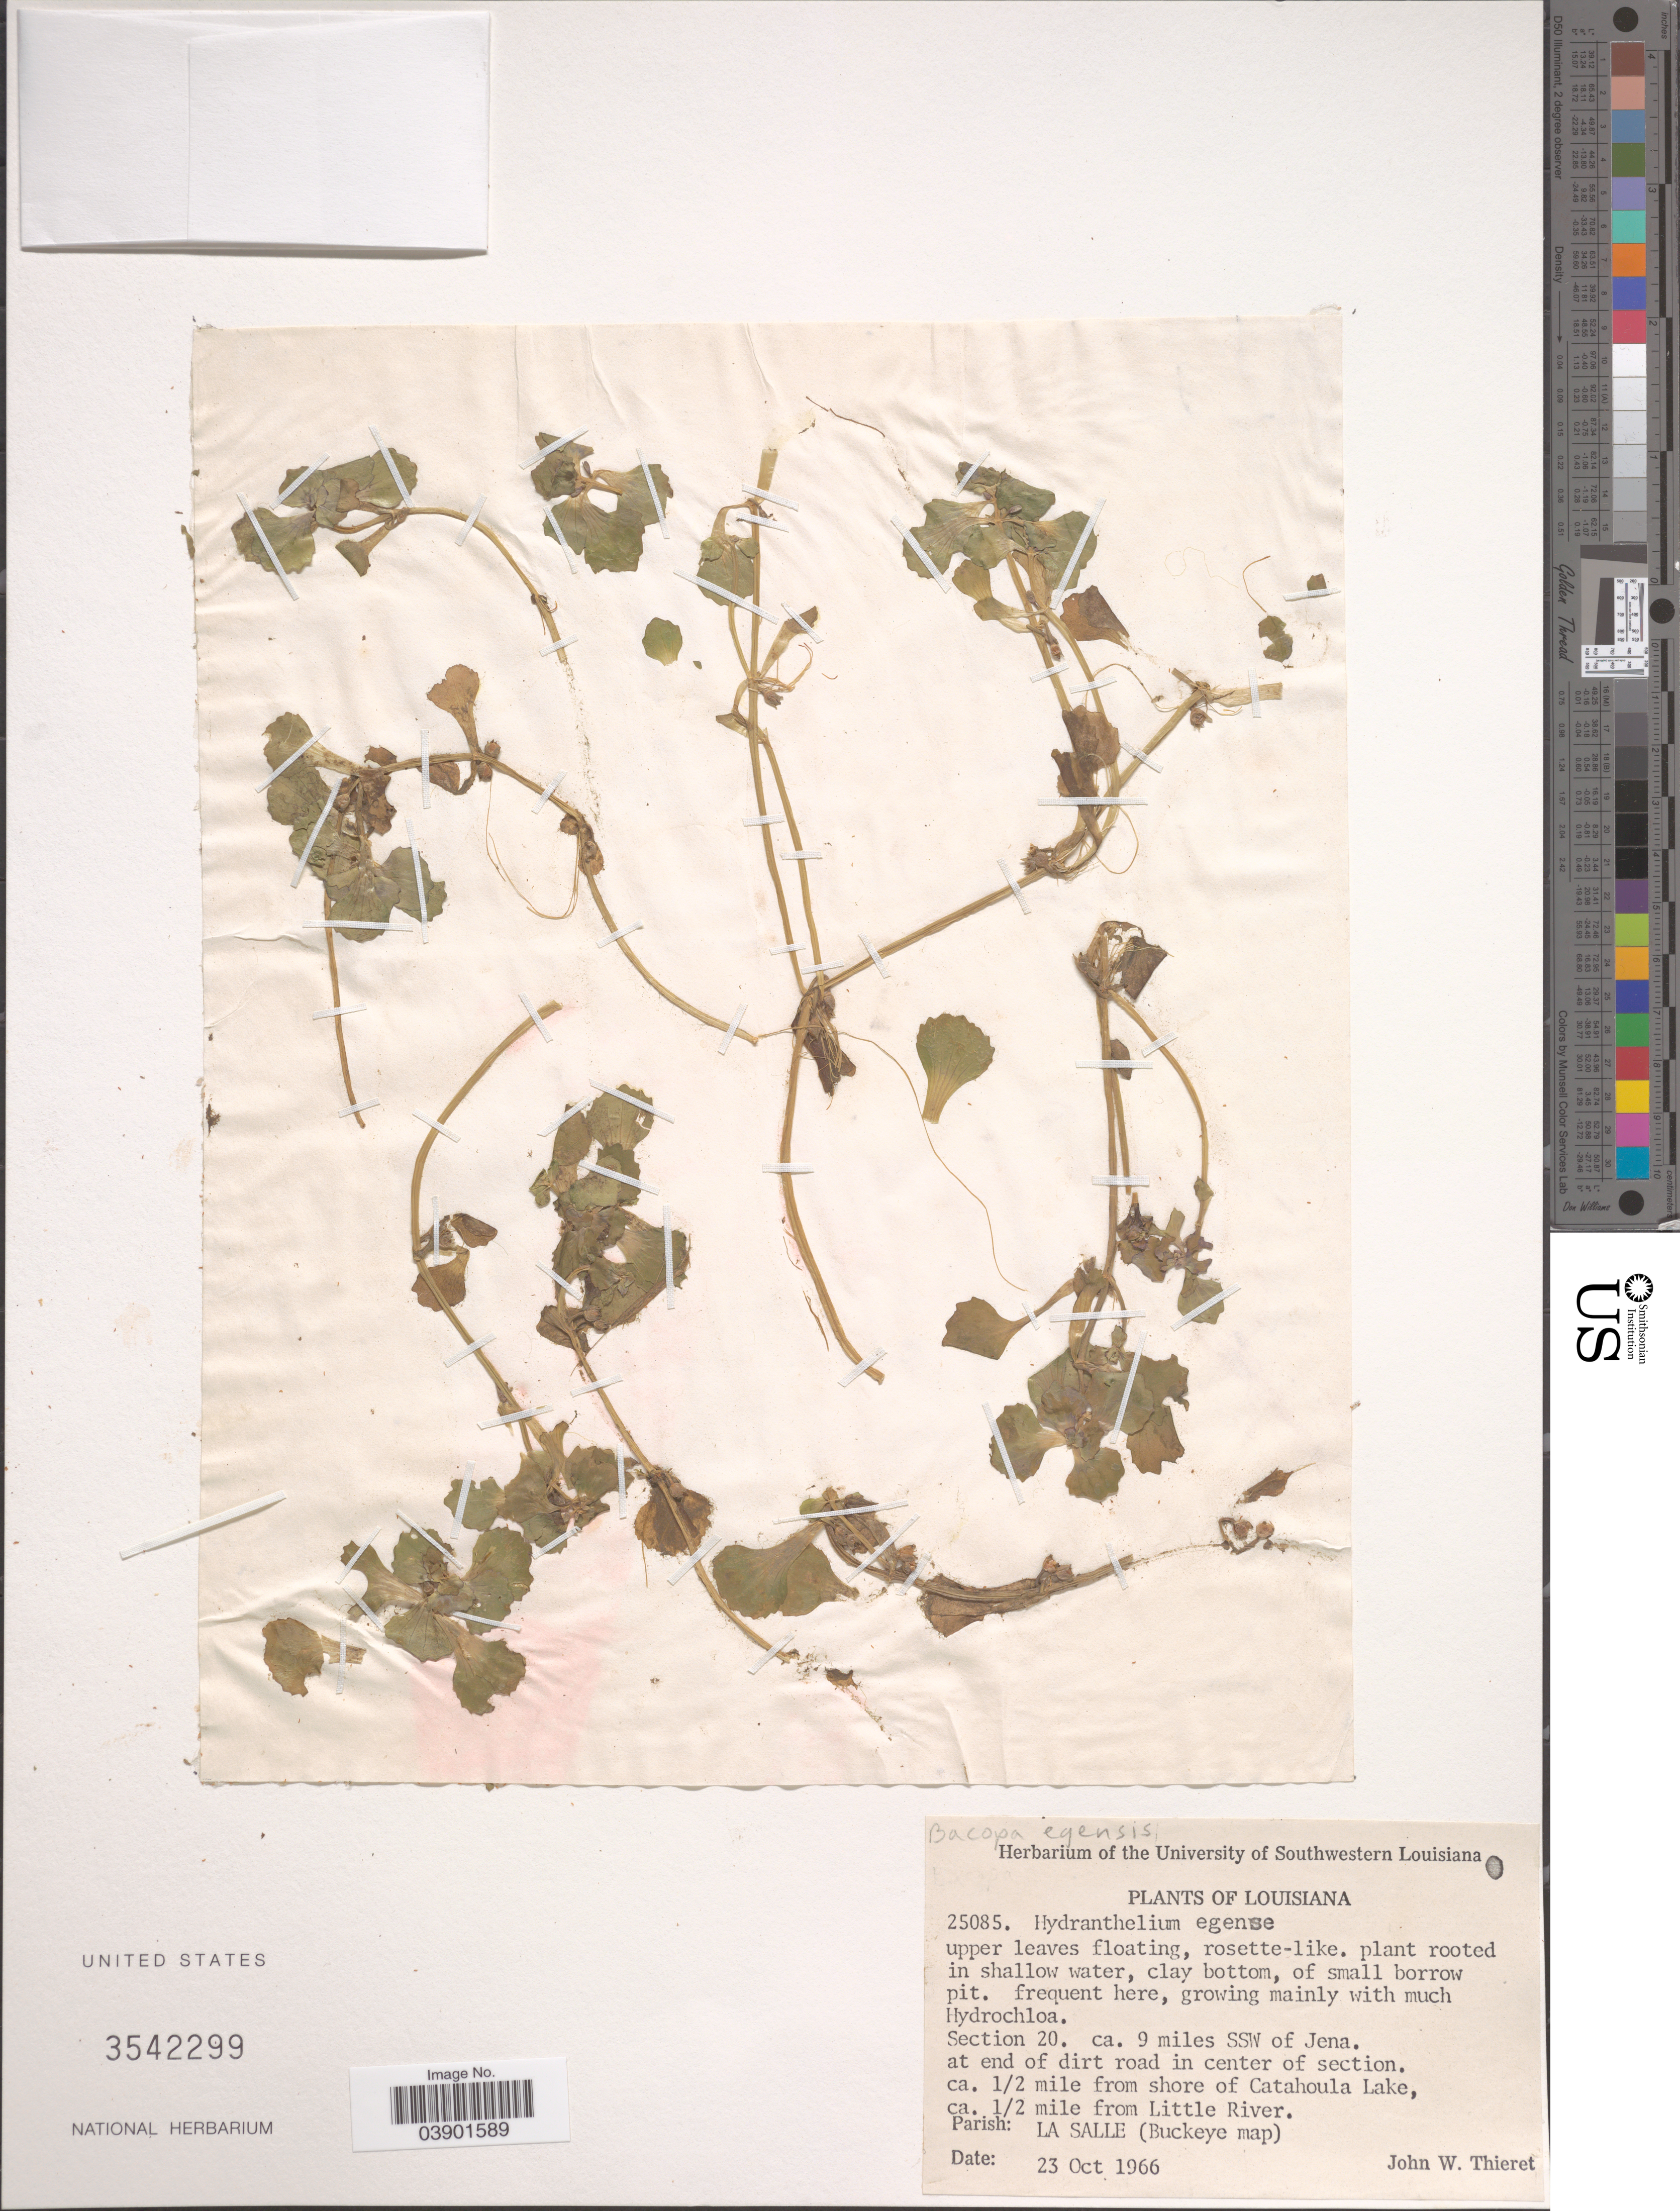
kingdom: Plantae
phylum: Tracheophyta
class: Magnoliopsida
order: Lamiales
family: Plantaginaceae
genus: Bacopa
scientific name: Bacopa egensis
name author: (Poepp.) Pennell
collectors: J. W. Thieret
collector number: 25085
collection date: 1966-10-23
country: United States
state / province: Louisiana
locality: Section 20. ca. 9 miles SSW of Jena. at end of dirt road in center of section. ca. 1/2 mile from shore of Catahoula Lake, ca. 1/2 mile from Little River. Parish La Salle (Buckeye map).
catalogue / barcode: US 3542299